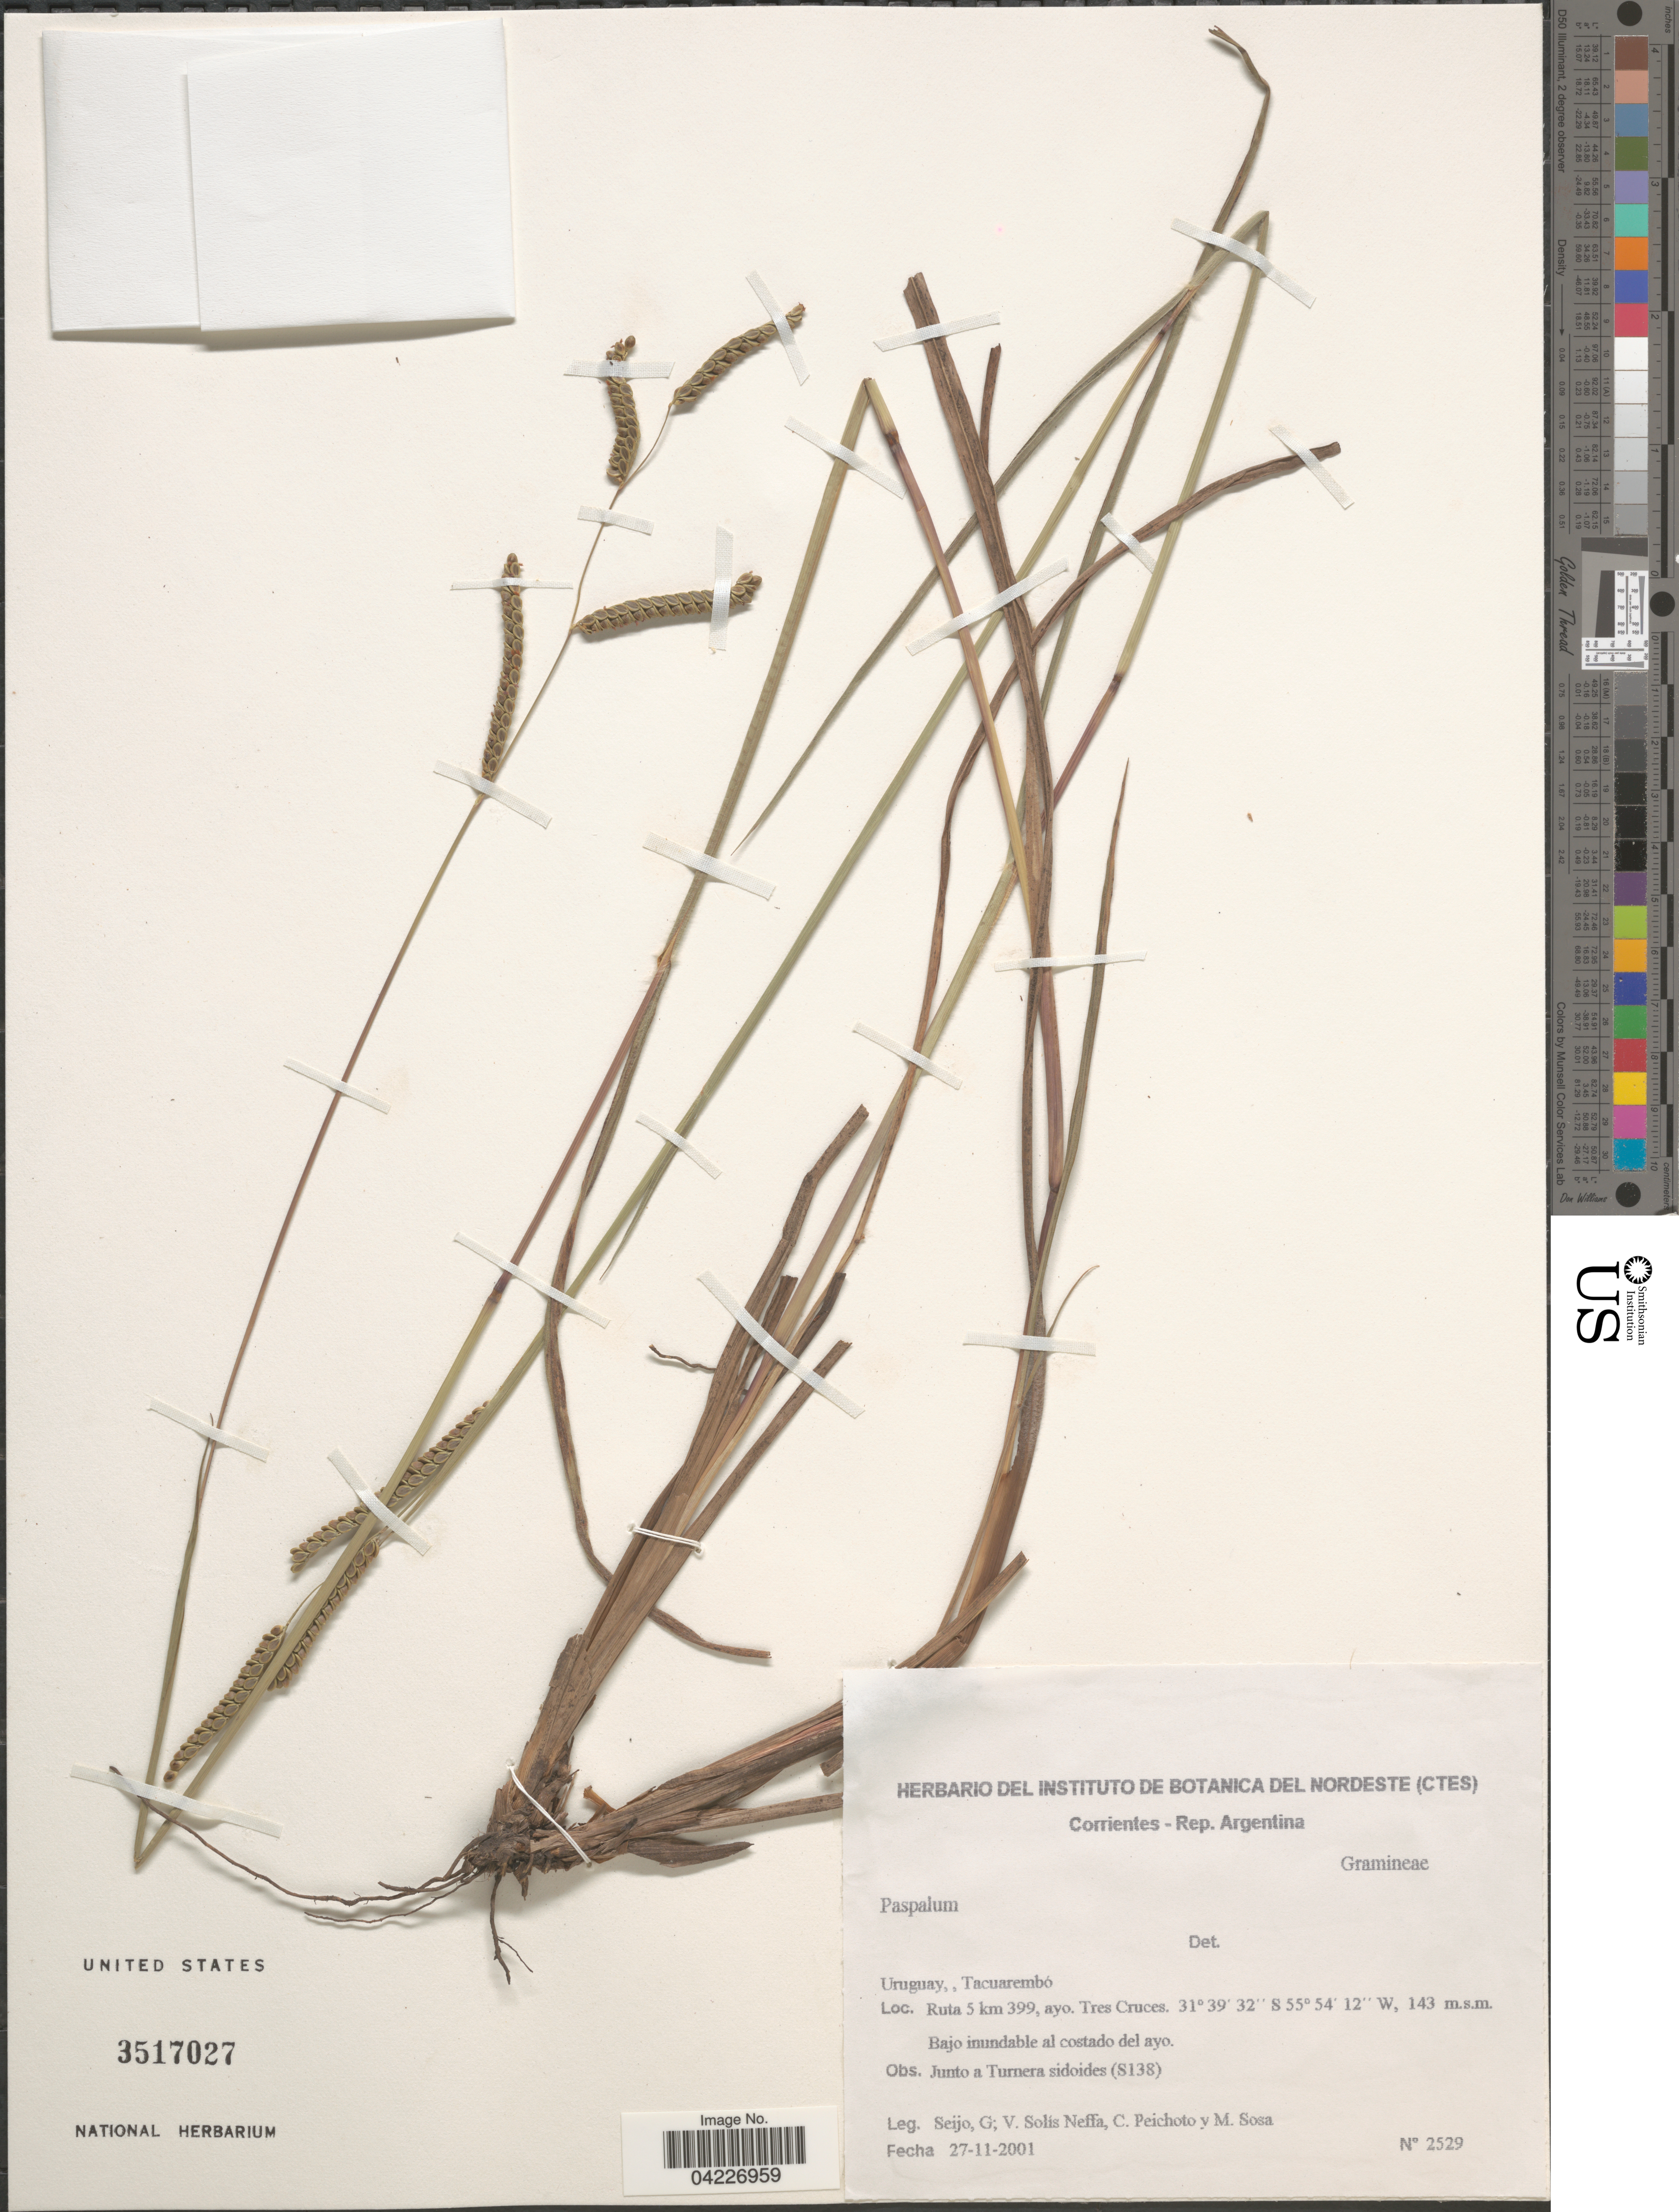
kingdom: Plantae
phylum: Tracheophyta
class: Liliopsida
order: Poales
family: Poaceae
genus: Paspalum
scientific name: Paspalum sp.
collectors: G. Seijo, V. Solis Neffa, C. Peichoto & M. Sosa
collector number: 2529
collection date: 2001-11-27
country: Uruguay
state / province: Tacuarembó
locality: Ruta 5 km 399, ayo. Tres Cruces. Bajo inundable al costado del ayo.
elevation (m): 143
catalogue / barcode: US 3517027